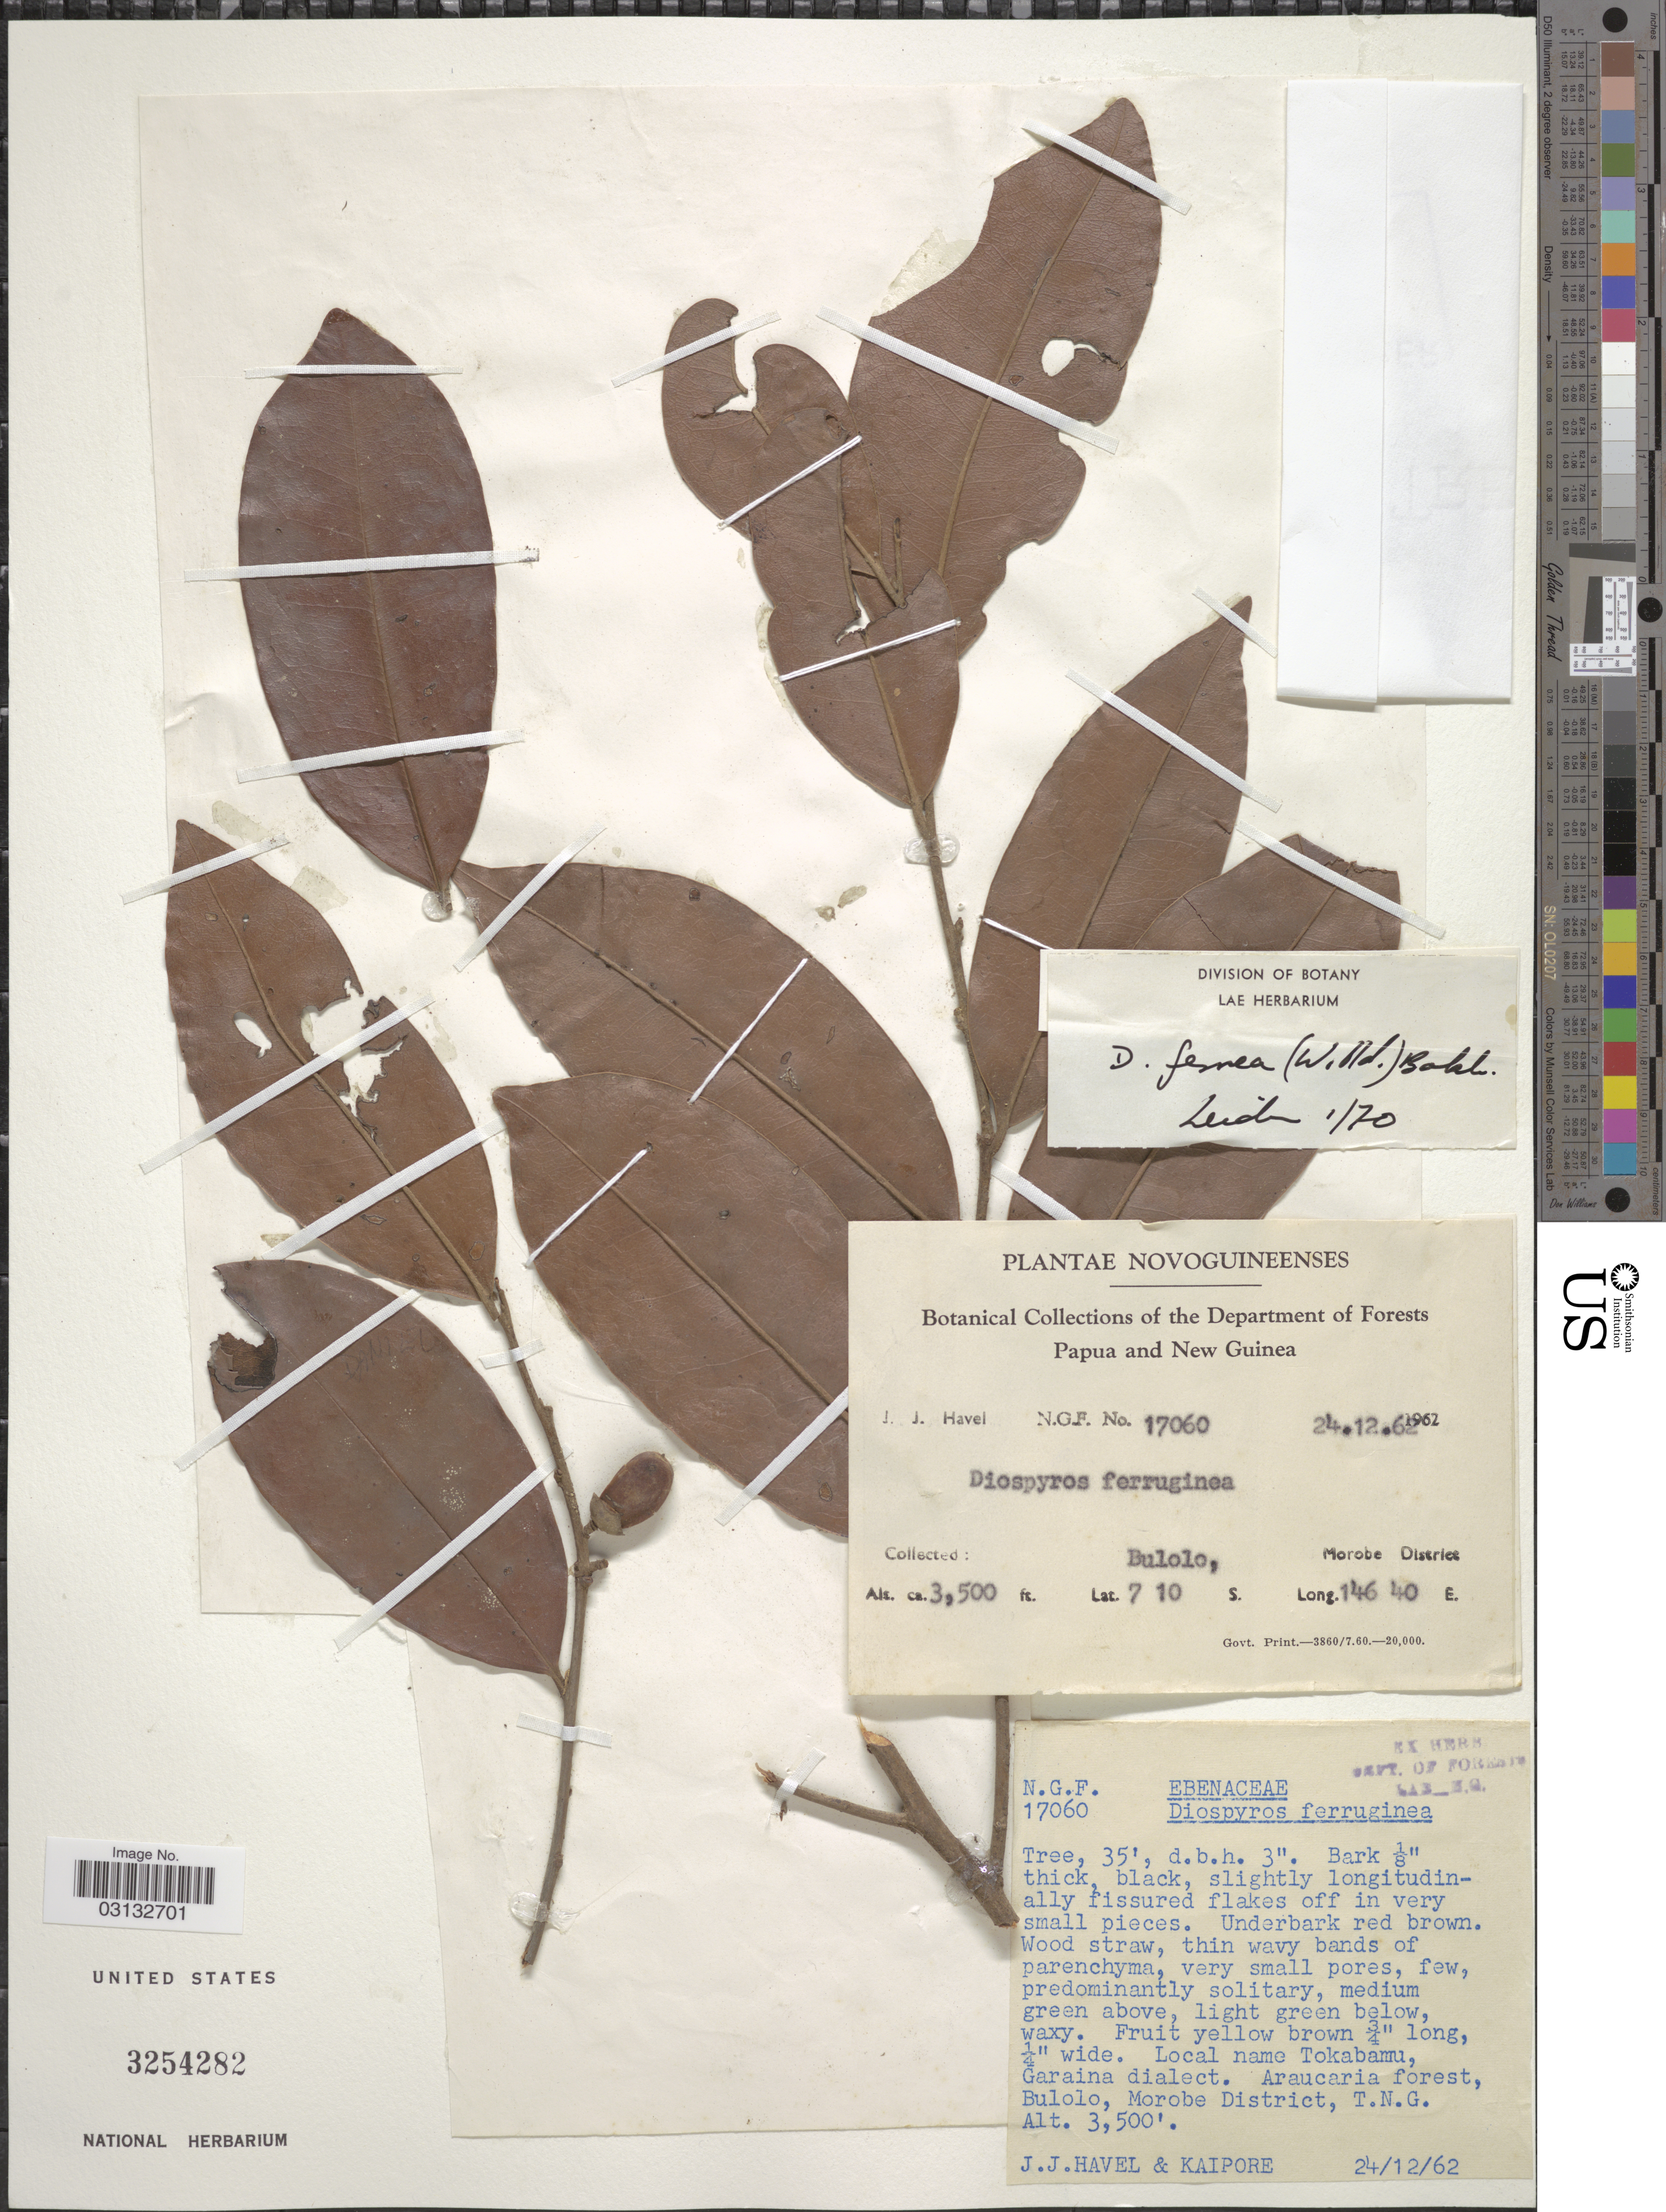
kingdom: Plantae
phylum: Tracheophyta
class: Magnoliopsida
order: Ericales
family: Ebenaceae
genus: Diospyros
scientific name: Diospyros ferrea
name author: (Willd.) Bakh.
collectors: J. Havel & Kaipore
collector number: NGF17060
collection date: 1962-12-24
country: Papua New Guinea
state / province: Morobe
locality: Araucaria forest, Bulolo, Morobe District, T.N.G.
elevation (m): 1067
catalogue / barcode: US 3254282